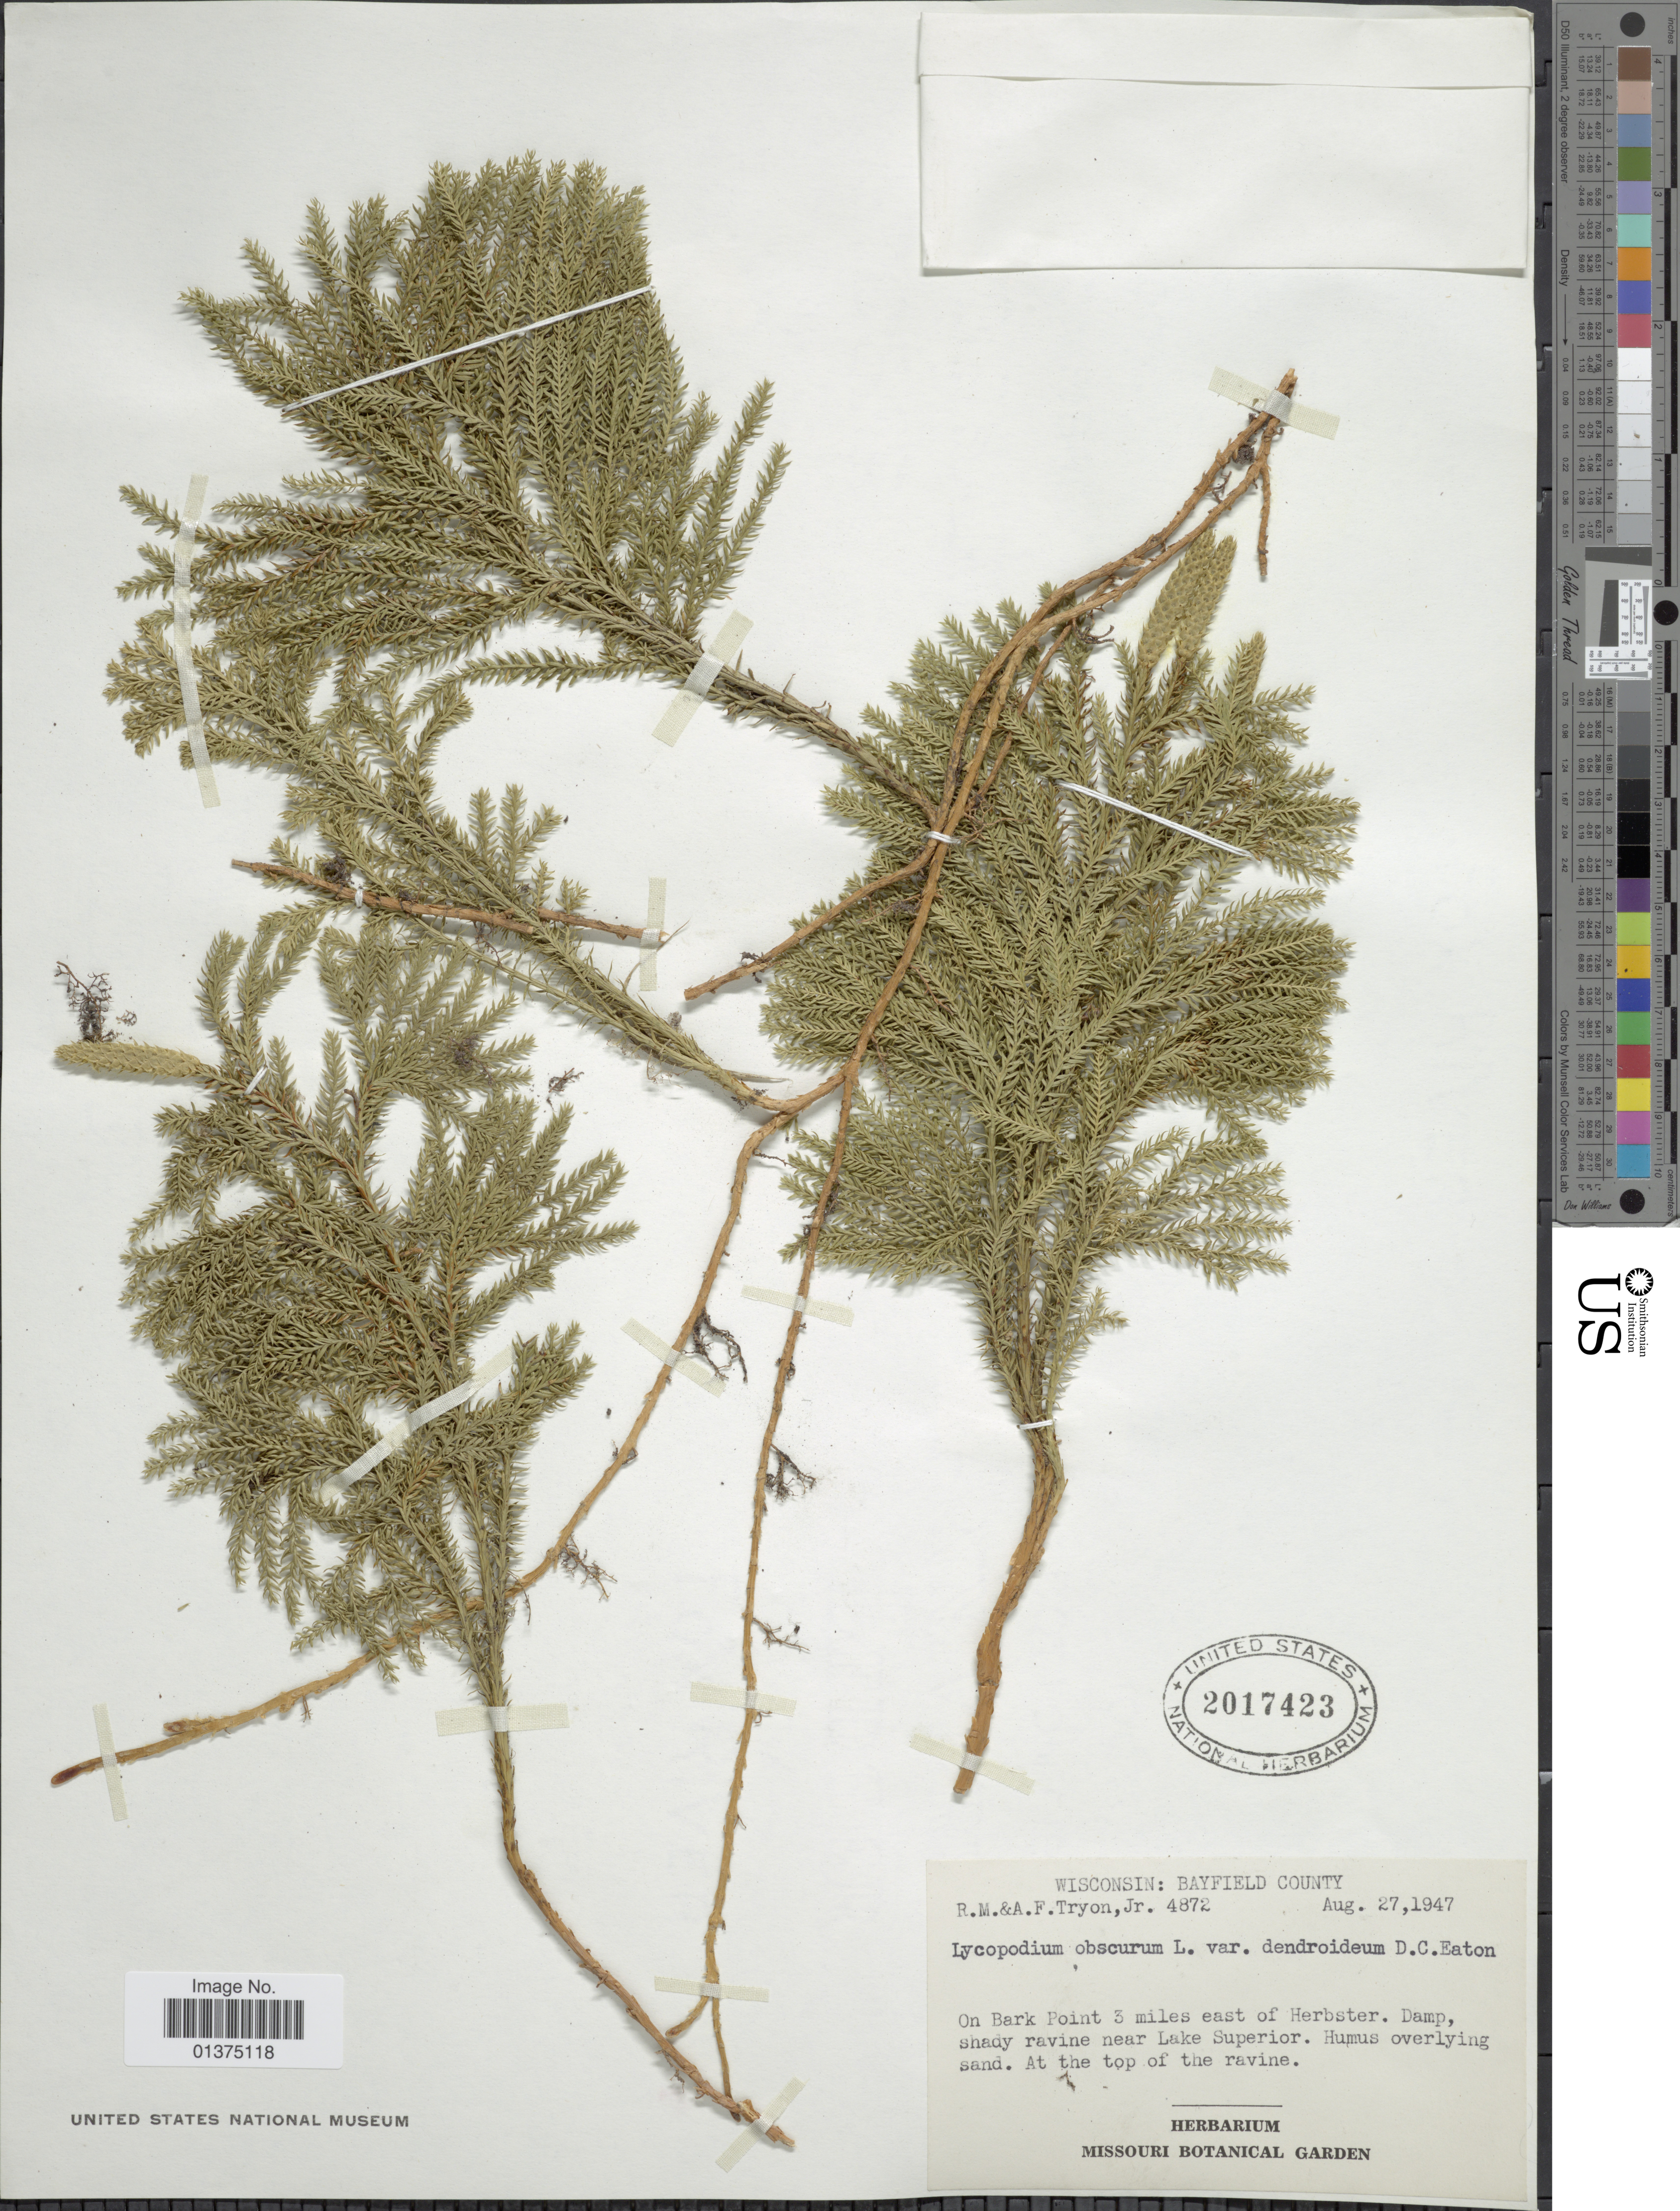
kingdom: Plantae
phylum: Tracheophyta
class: Lycopodiopsida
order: Lycopodiales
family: Lycopodiaceae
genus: Dendrolycopodium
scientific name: Dendrolycopodium dendroideum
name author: (Michx.) A. Haines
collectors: R. M. Tryon & A. F. Tryon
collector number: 4872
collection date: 1947-08-27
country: United States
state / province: Wisconsin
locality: Bayfield County, On Bark Point 3 miles east of Herbster, near Lake Superior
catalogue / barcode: US 2017423